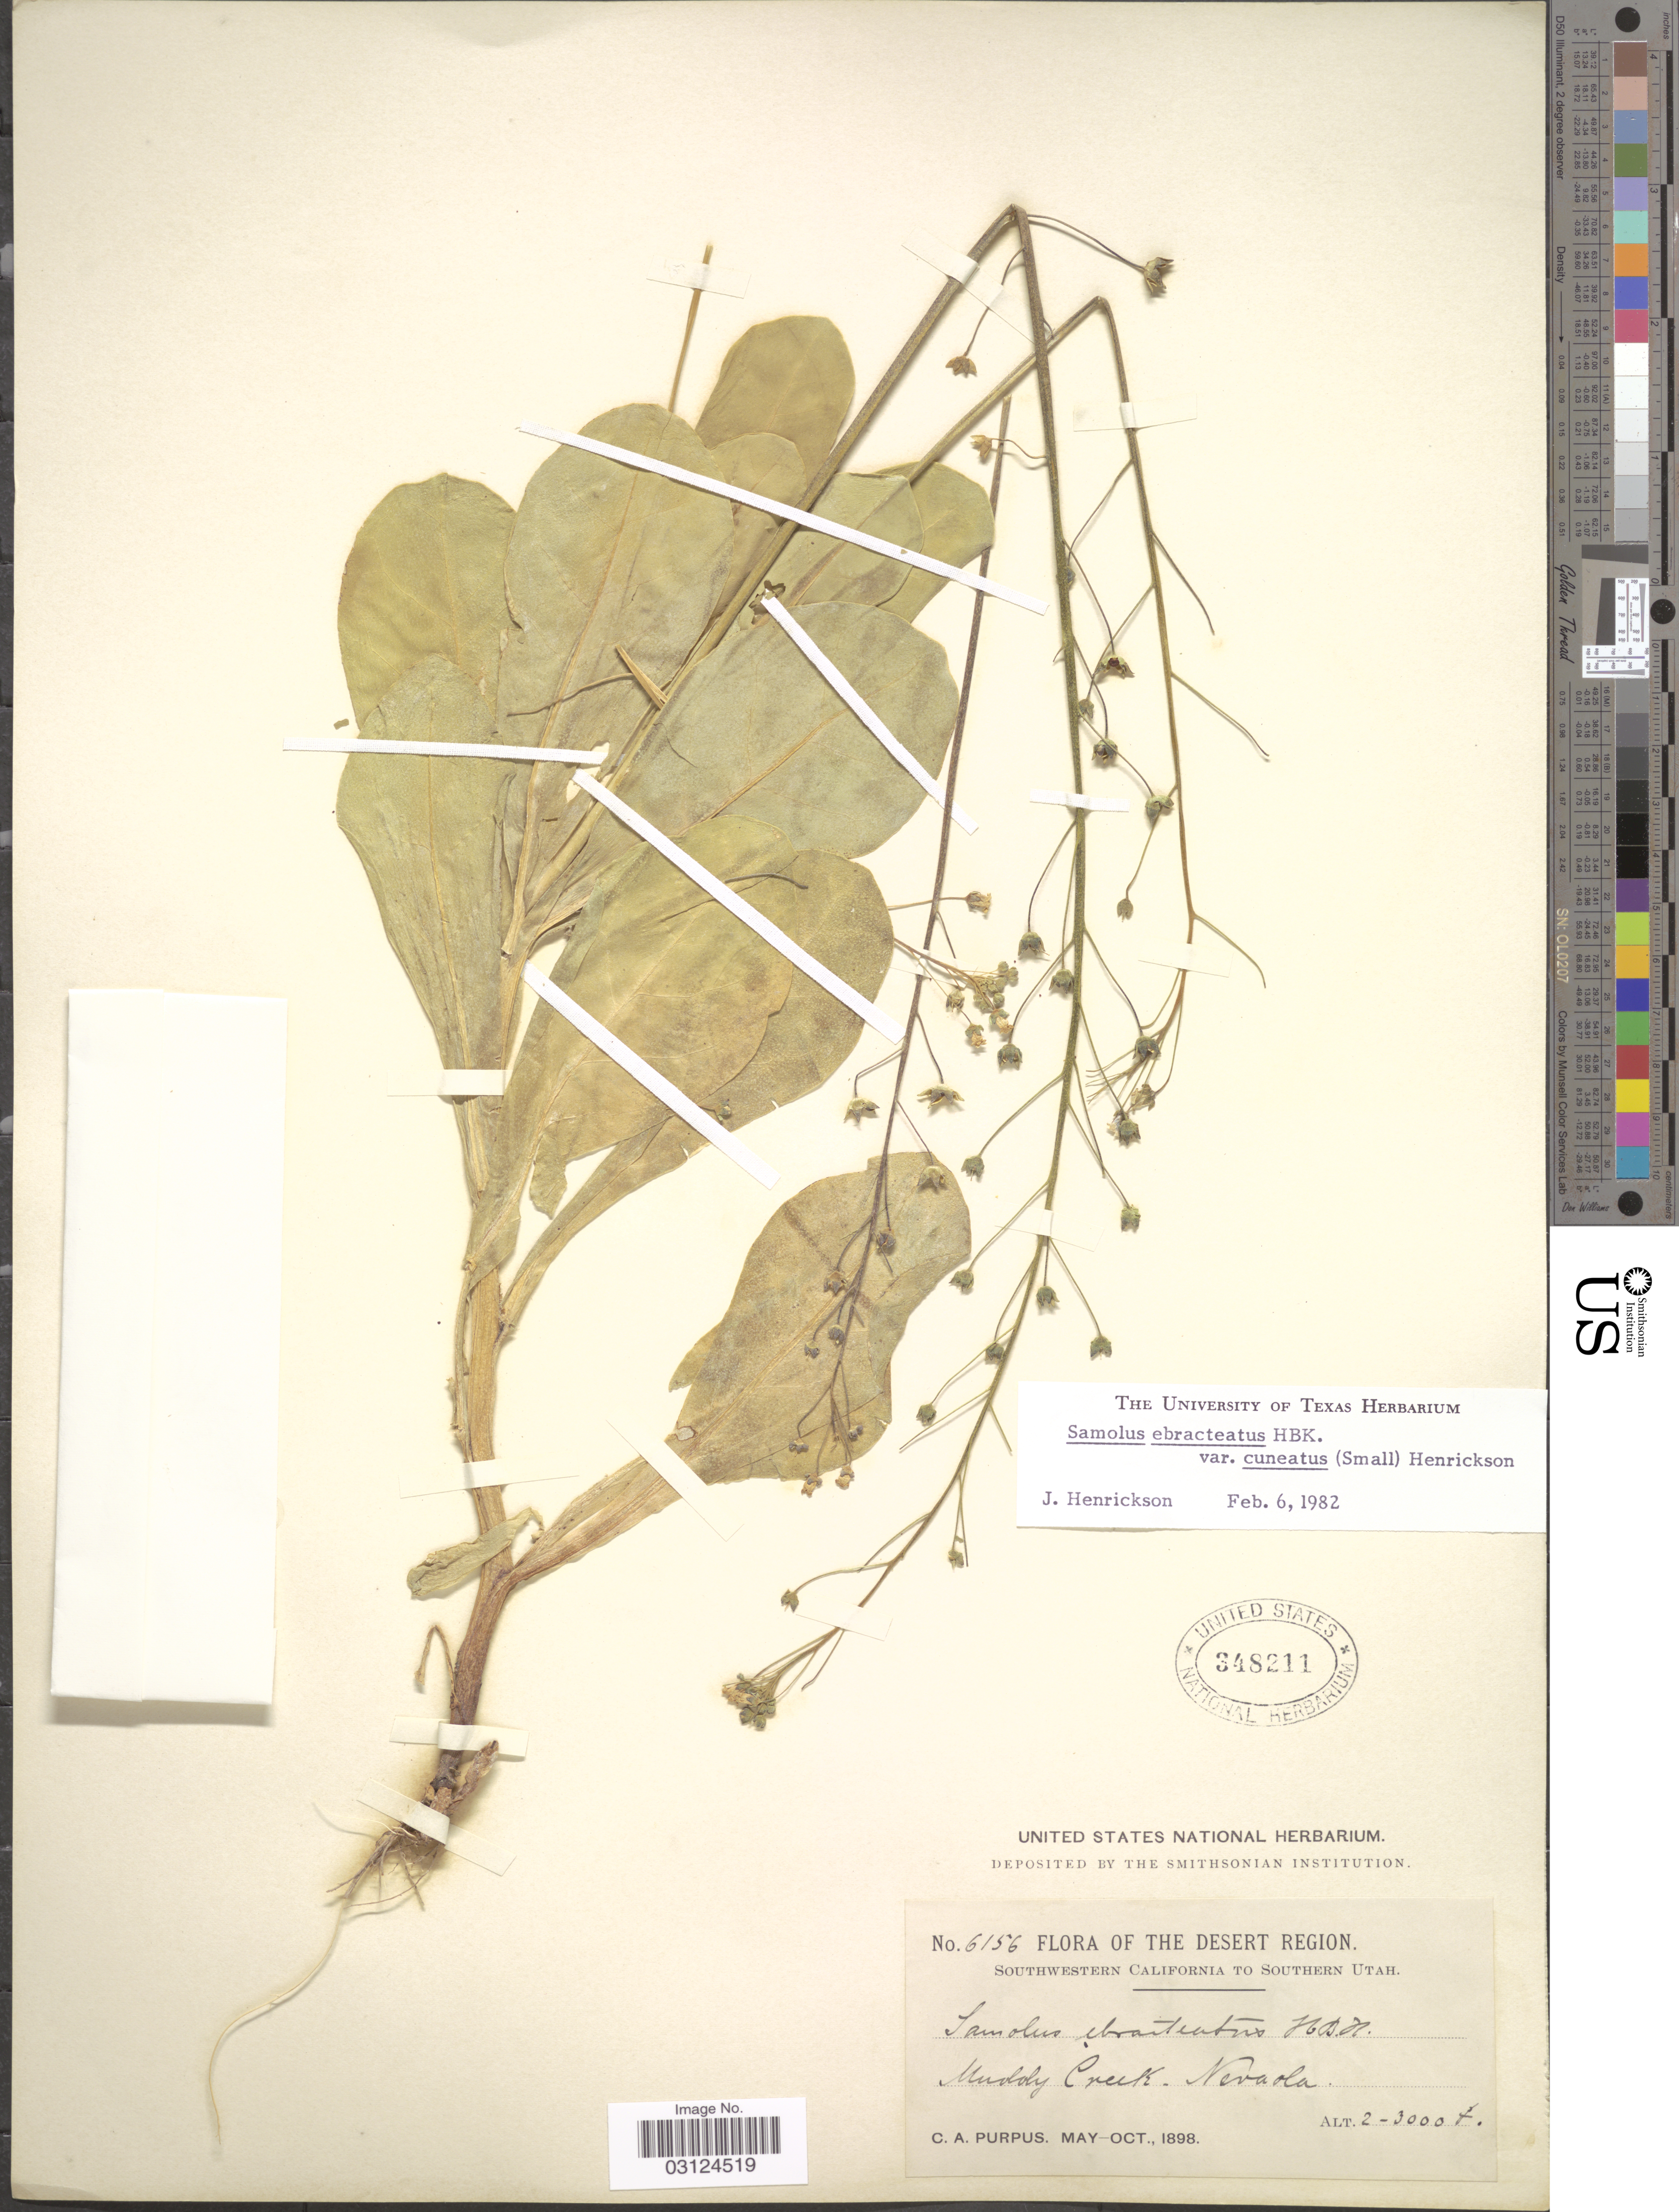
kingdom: Plantae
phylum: Tracheophyta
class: Magnoliopsida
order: Ericales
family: Primulaceae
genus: Samolus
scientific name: Samolus ebracteatus subsp. cuneatus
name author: (Small) R. Knuth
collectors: C. A. Purpus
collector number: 6156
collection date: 1898-05/1898-10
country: United States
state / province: Nevada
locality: The Desert Region, Muddy Creek, Nevada.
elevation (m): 610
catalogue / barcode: US 348211